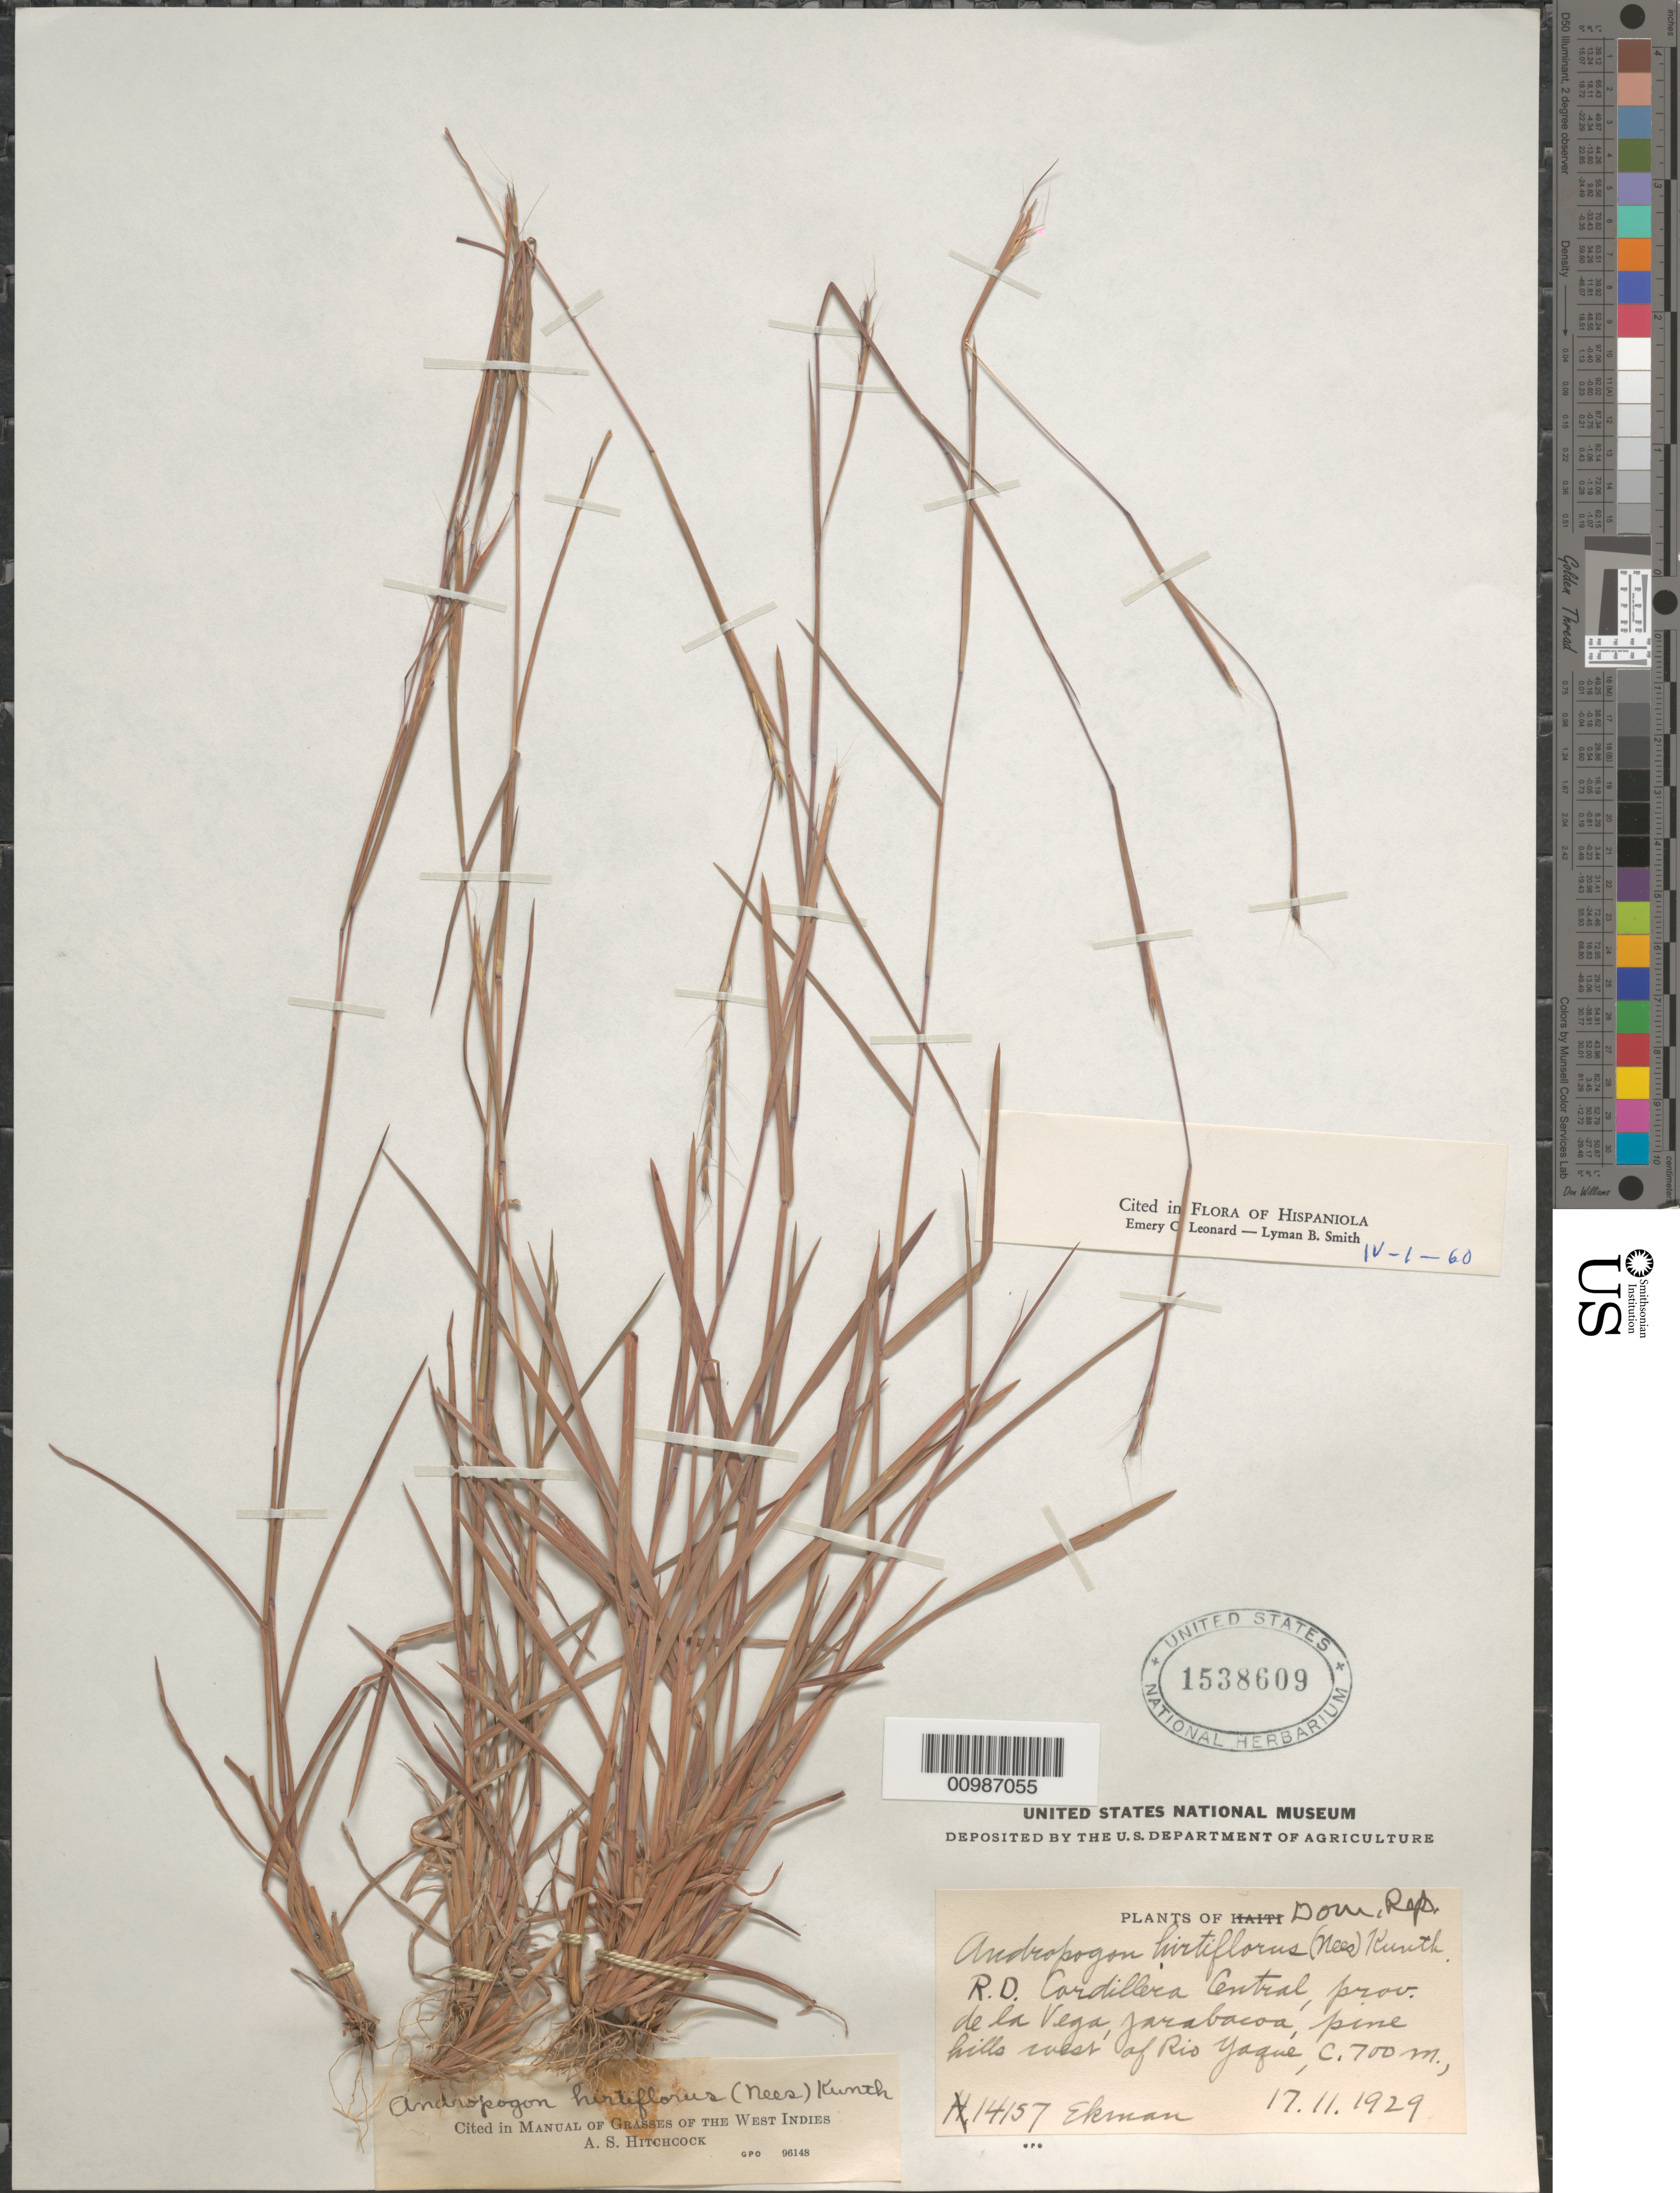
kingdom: Plantae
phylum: Tracheophyta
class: Liliopsida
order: Poales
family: Poaceae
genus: Andropogon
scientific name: Andropogon hirtiflorus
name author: (Nees) Kunth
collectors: E. L. Ekman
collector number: H 14157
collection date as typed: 17 Nov 1929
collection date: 1929-11-17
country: Dominican Republic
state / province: La Vega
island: Hispaniola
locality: Cordillera Central, Jarabacoa, west of Rio Yaque del Notre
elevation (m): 700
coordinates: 0 N, 0 E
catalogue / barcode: US 1538609